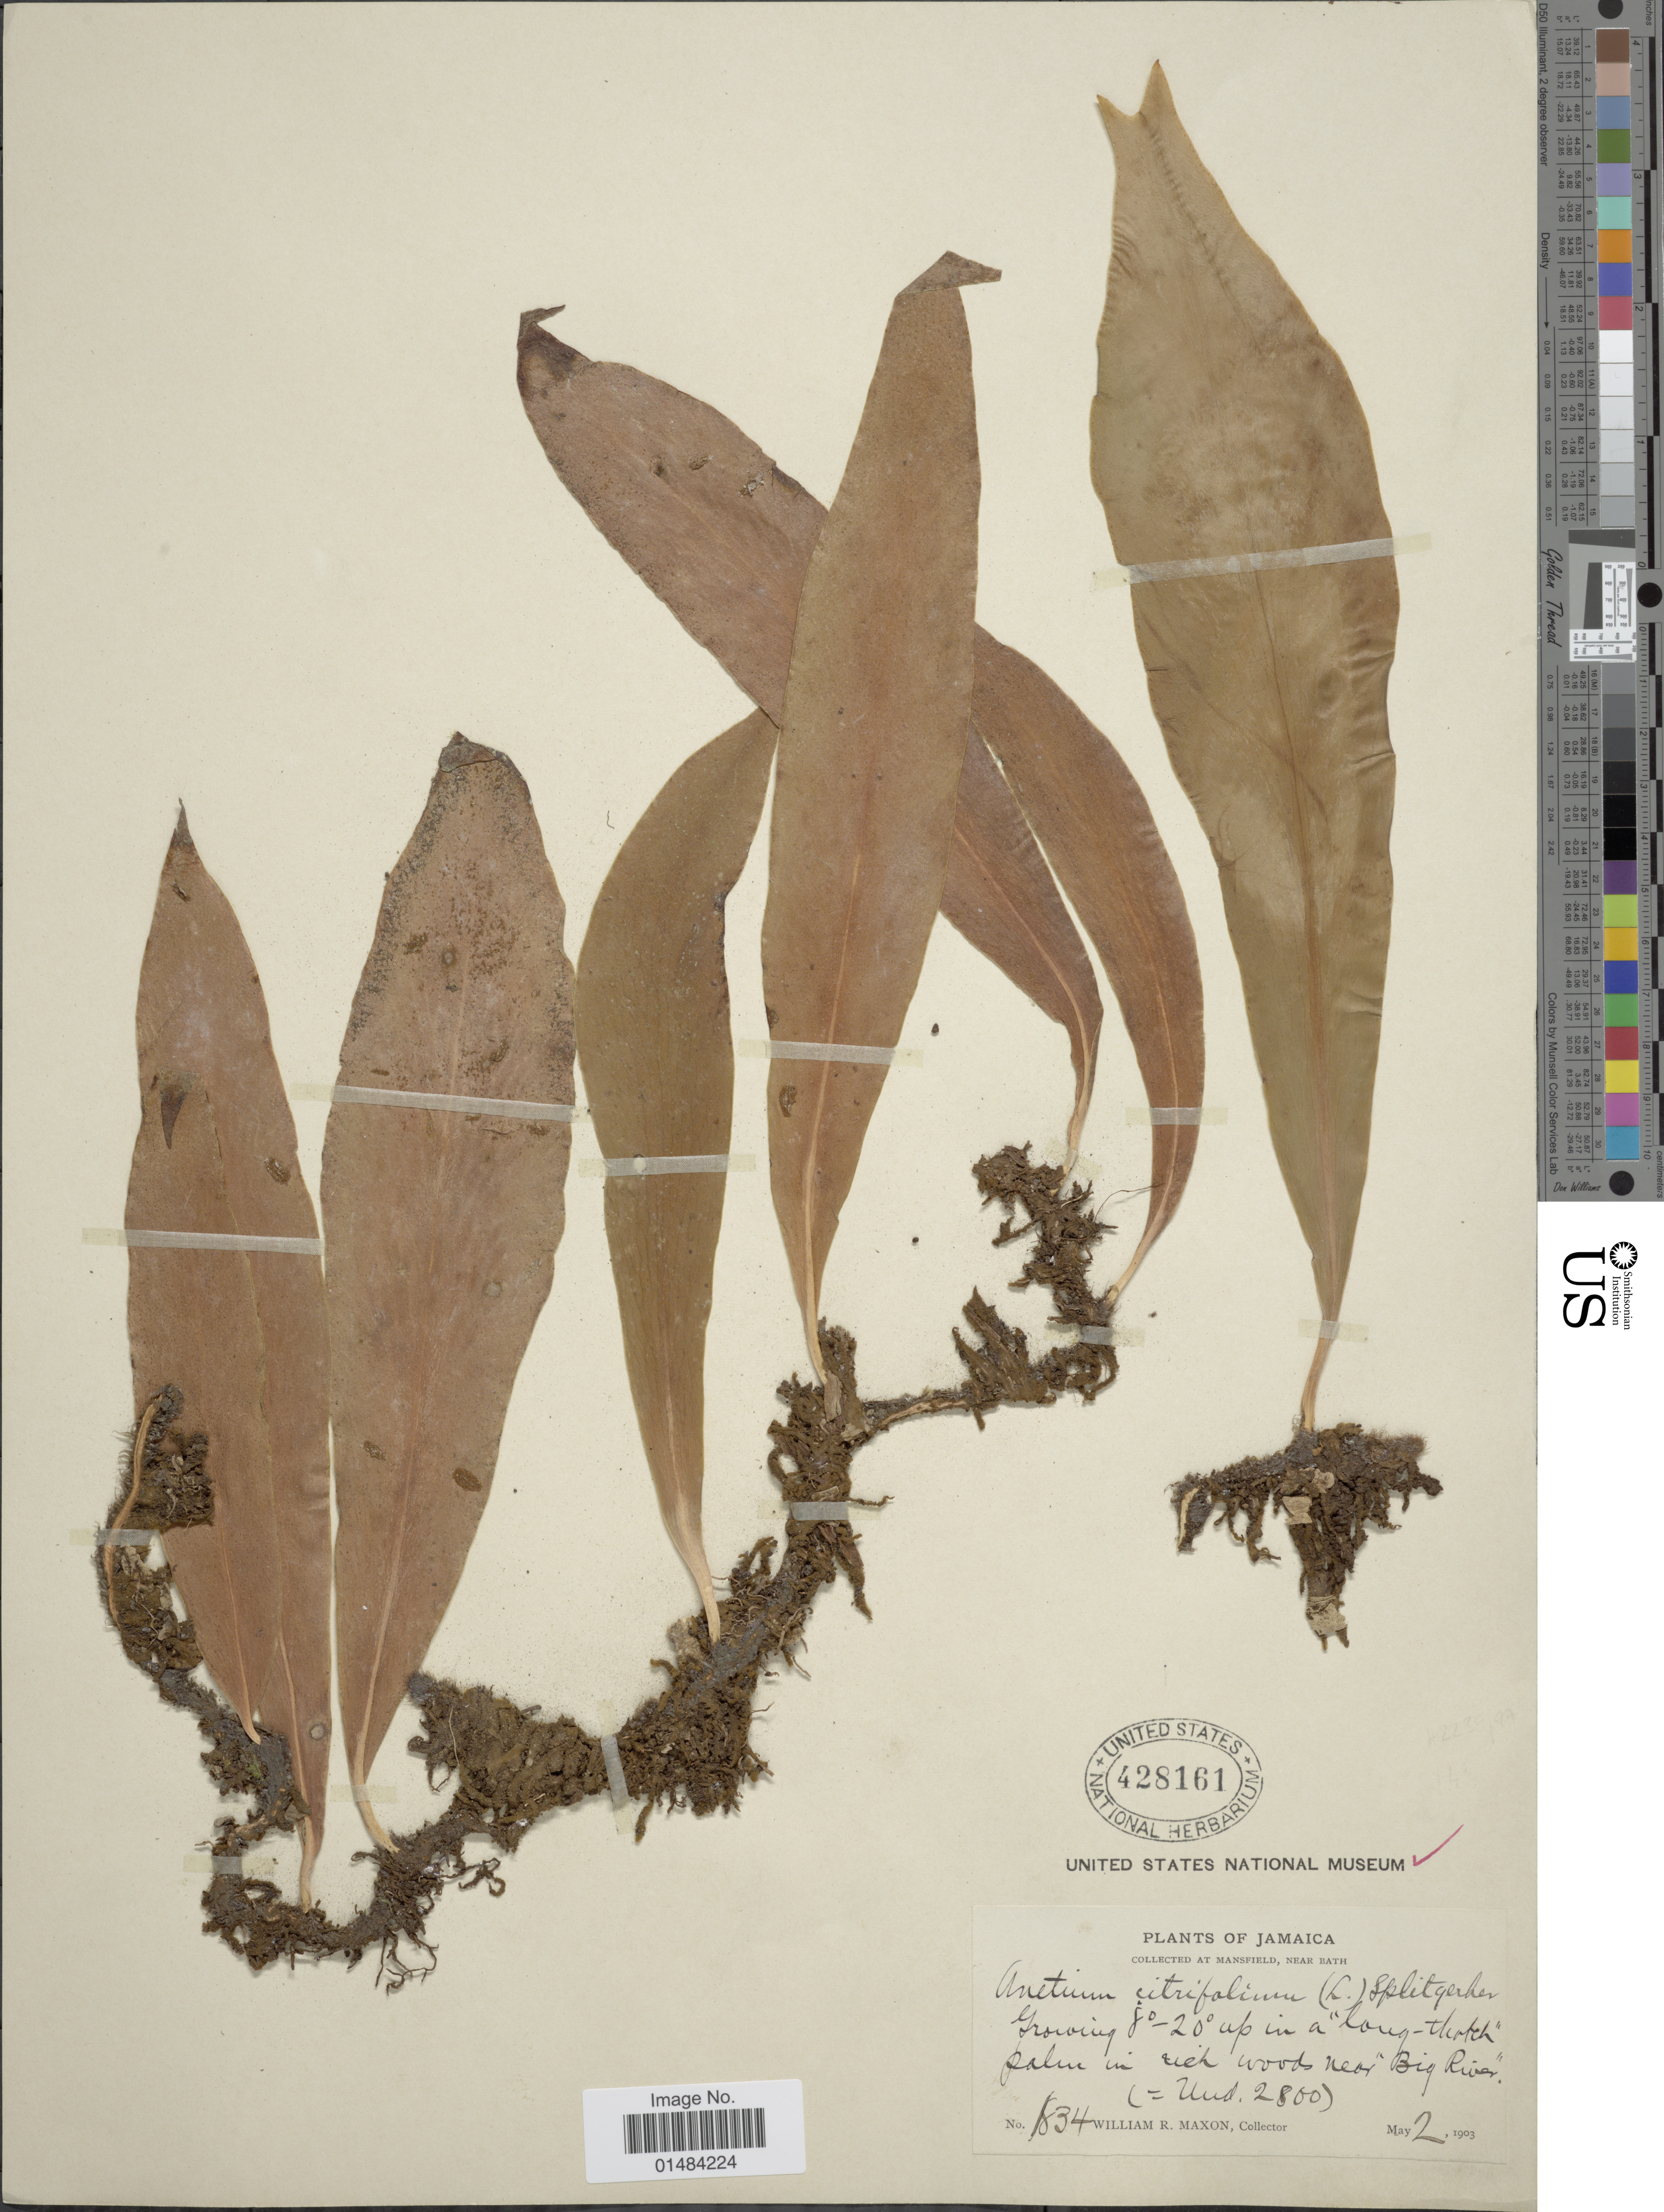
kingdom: Plantae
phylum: Tracheophyta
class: Polypodiopsida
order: Polypodiales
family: Pteridaceae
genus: Anetium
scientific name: Anetium citrifolium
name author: (L.) Splitg.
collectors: W. R. Maxon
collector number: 1834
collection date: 1903-05-02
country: Jamaica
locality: Jamaica, Mansfield, near Bath. Rich woods near "Big River"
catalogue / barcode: US 428161